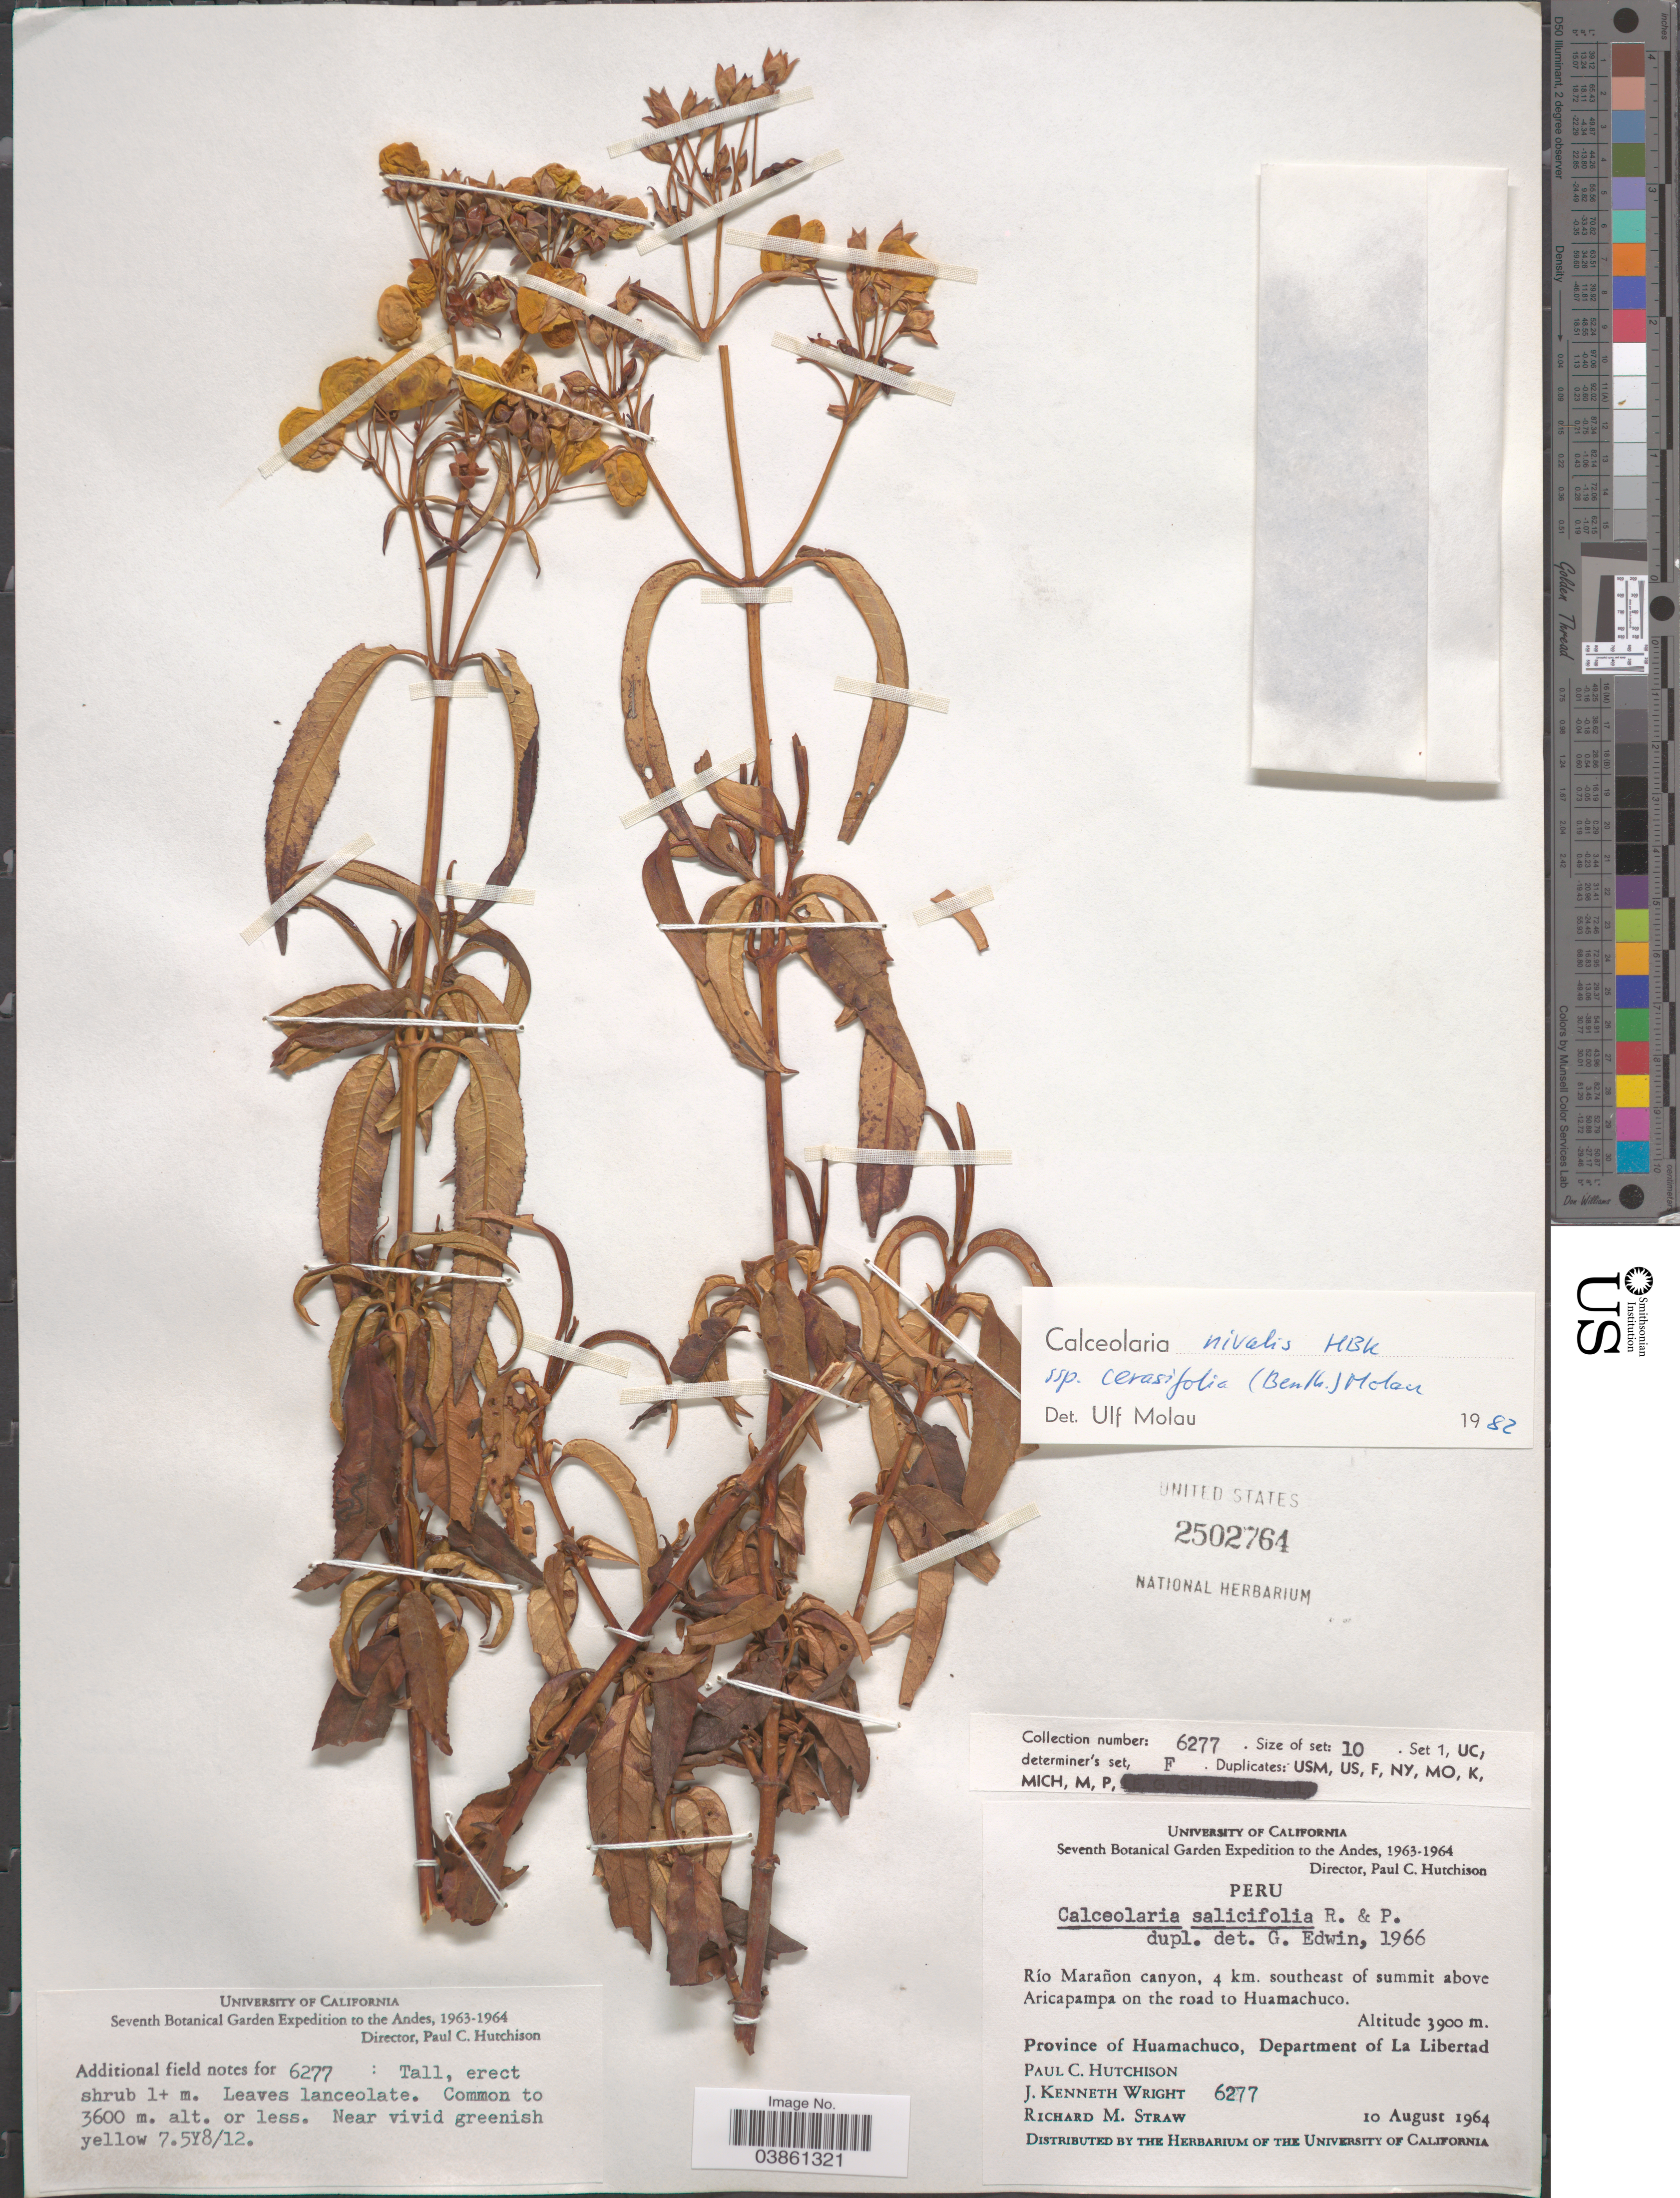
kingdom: Plantae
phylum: Tracheophyta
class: Magnoliopsida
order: Lamiales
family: Calceolariaceae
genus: Calceolaria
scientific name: Calceolaria nivalis subsp. cerasifolia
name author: (Benth.) Molau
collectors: P. C. Hutchison, J. K. Wright & R. M. Straw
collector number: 6277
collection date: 1964-08-10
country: Peru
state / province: La Libertad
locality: The Andes. Río Marañon canyon, 4 km. southeast of summit above Aricapampa on the road to Huamachuco. Province of Huamachuco, Department of La Libertad.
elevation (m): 3900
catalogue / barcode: US 2502764